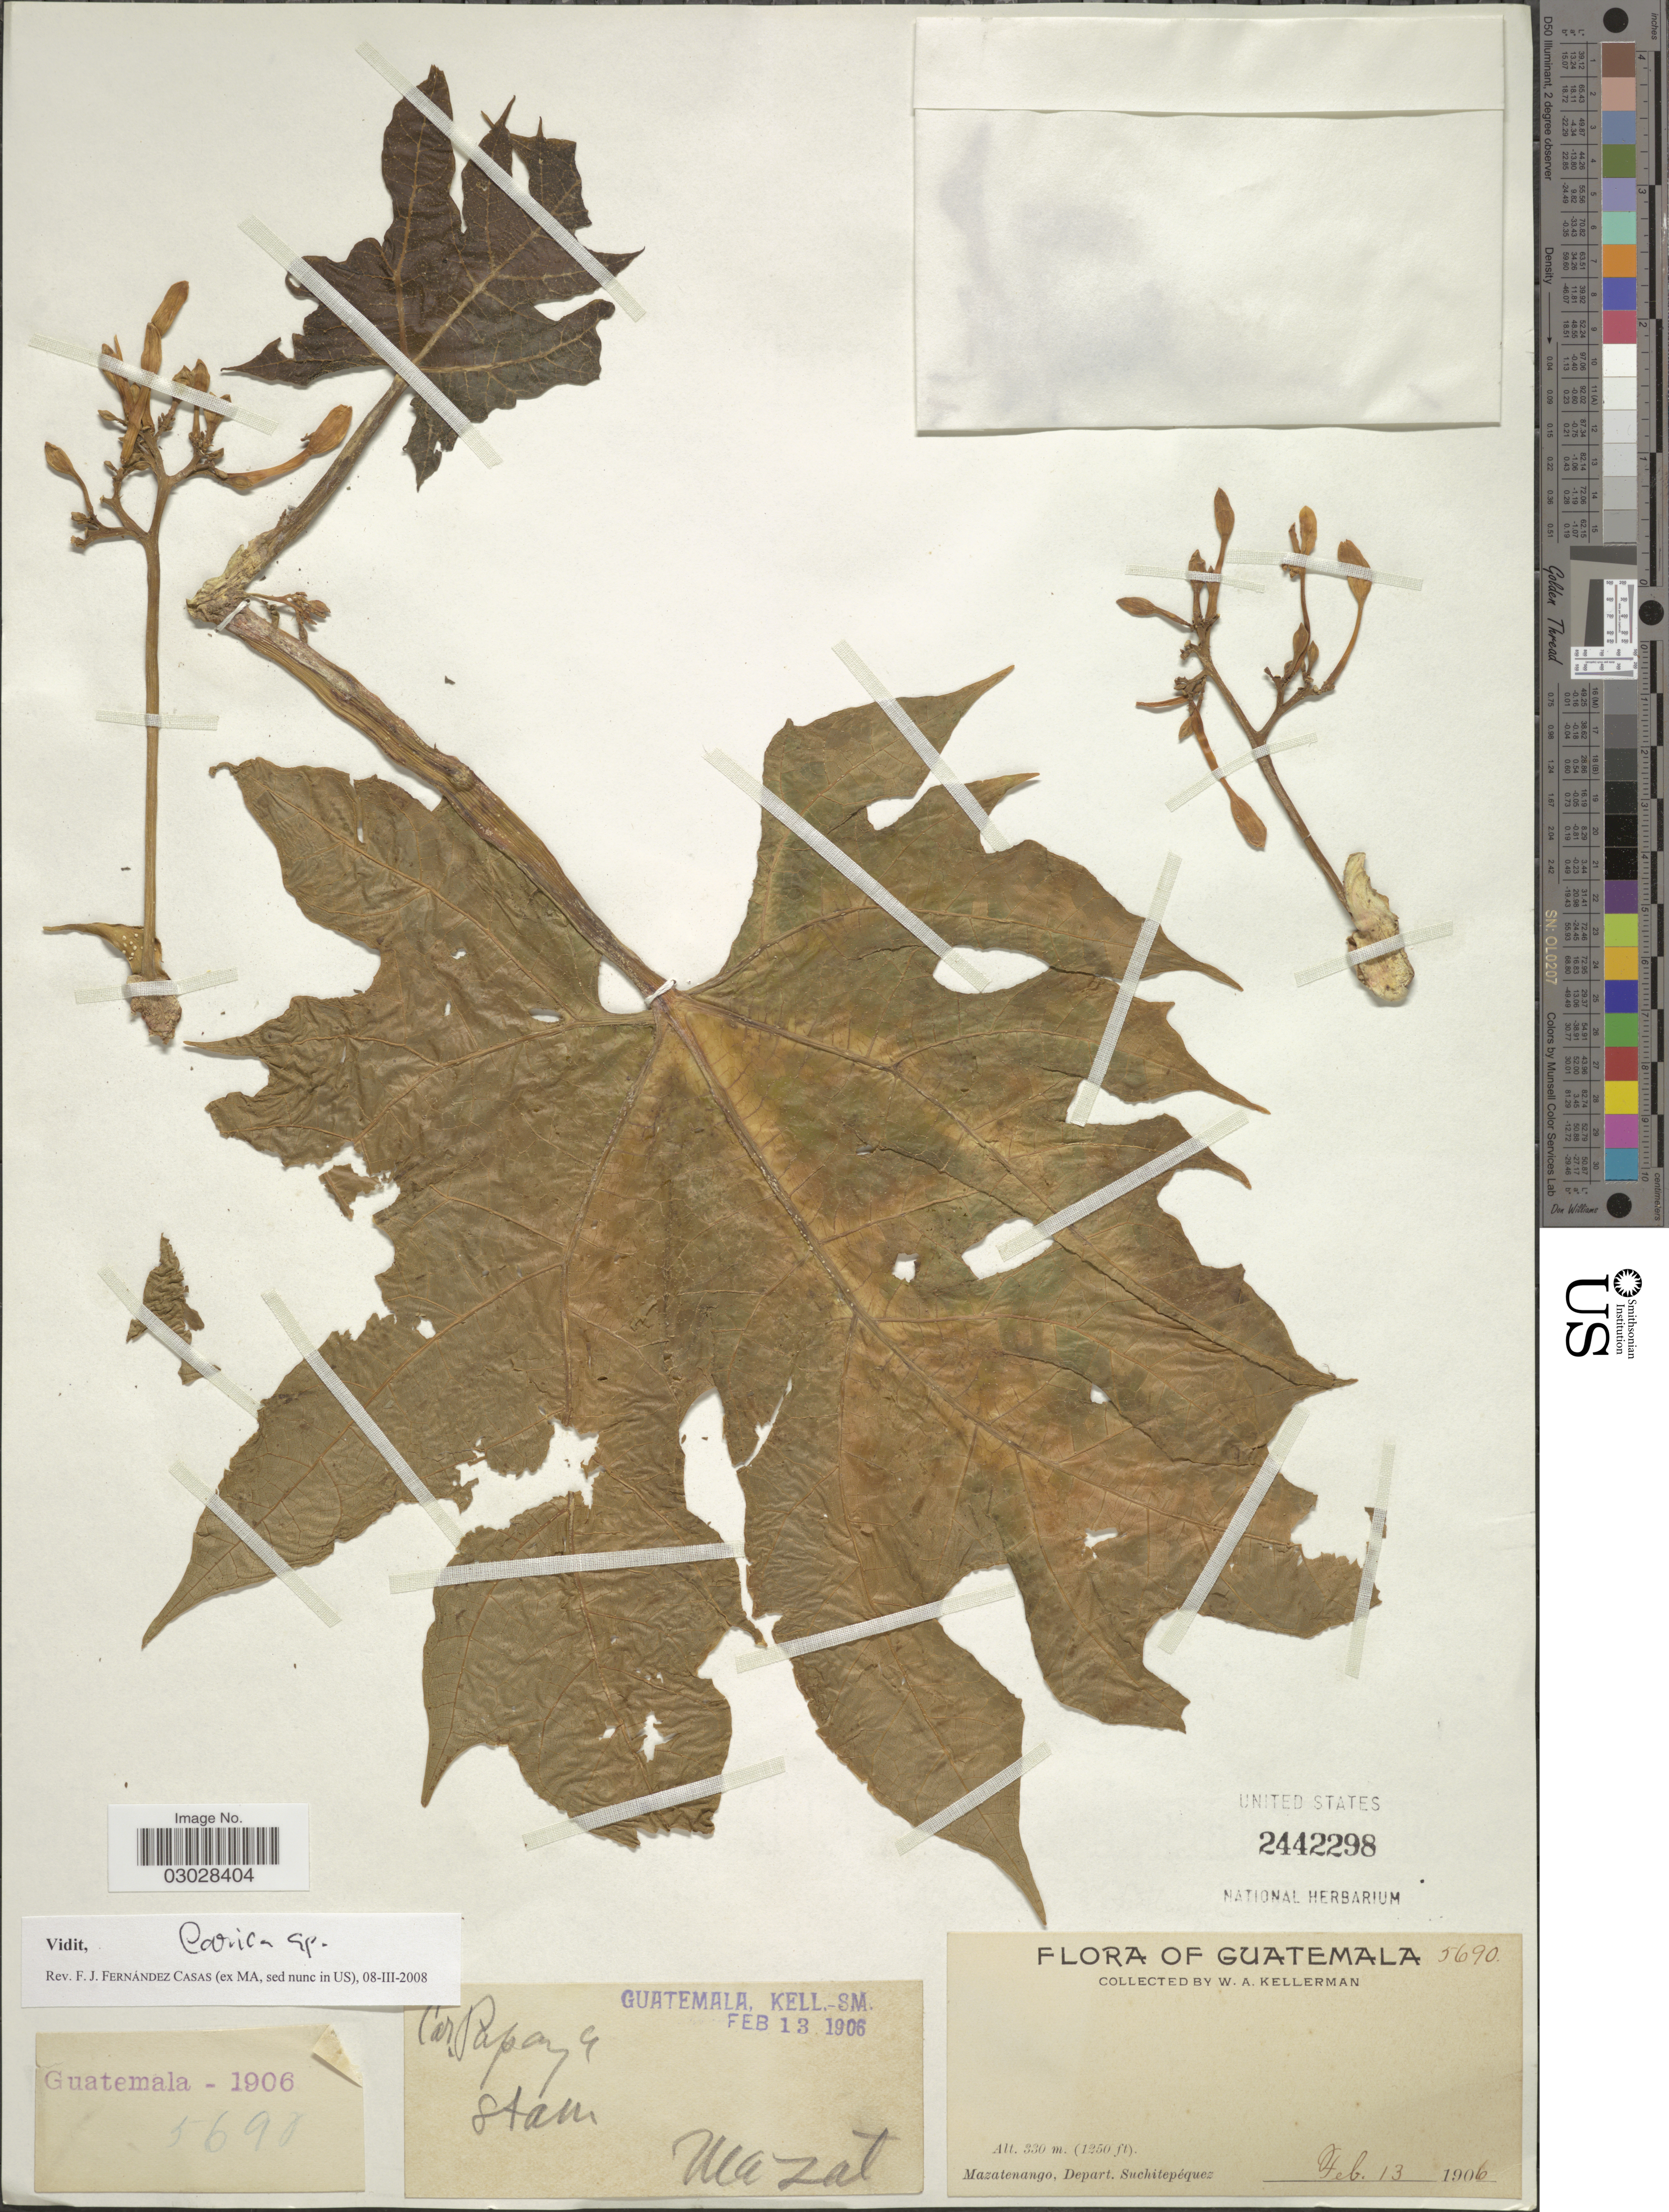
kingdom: Plantae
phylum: Tracheophyta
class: Magnoliopsida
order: Brassicales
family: Caricaceae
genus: Carica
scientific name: Carica sp.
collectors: W. Kellerman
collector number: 5690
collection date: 1906-02-13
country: Guatemala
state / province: Suchitepéquez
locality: Mazatenango, Depart. Suchitepéquez.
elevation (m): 330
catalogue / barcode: US 2442298